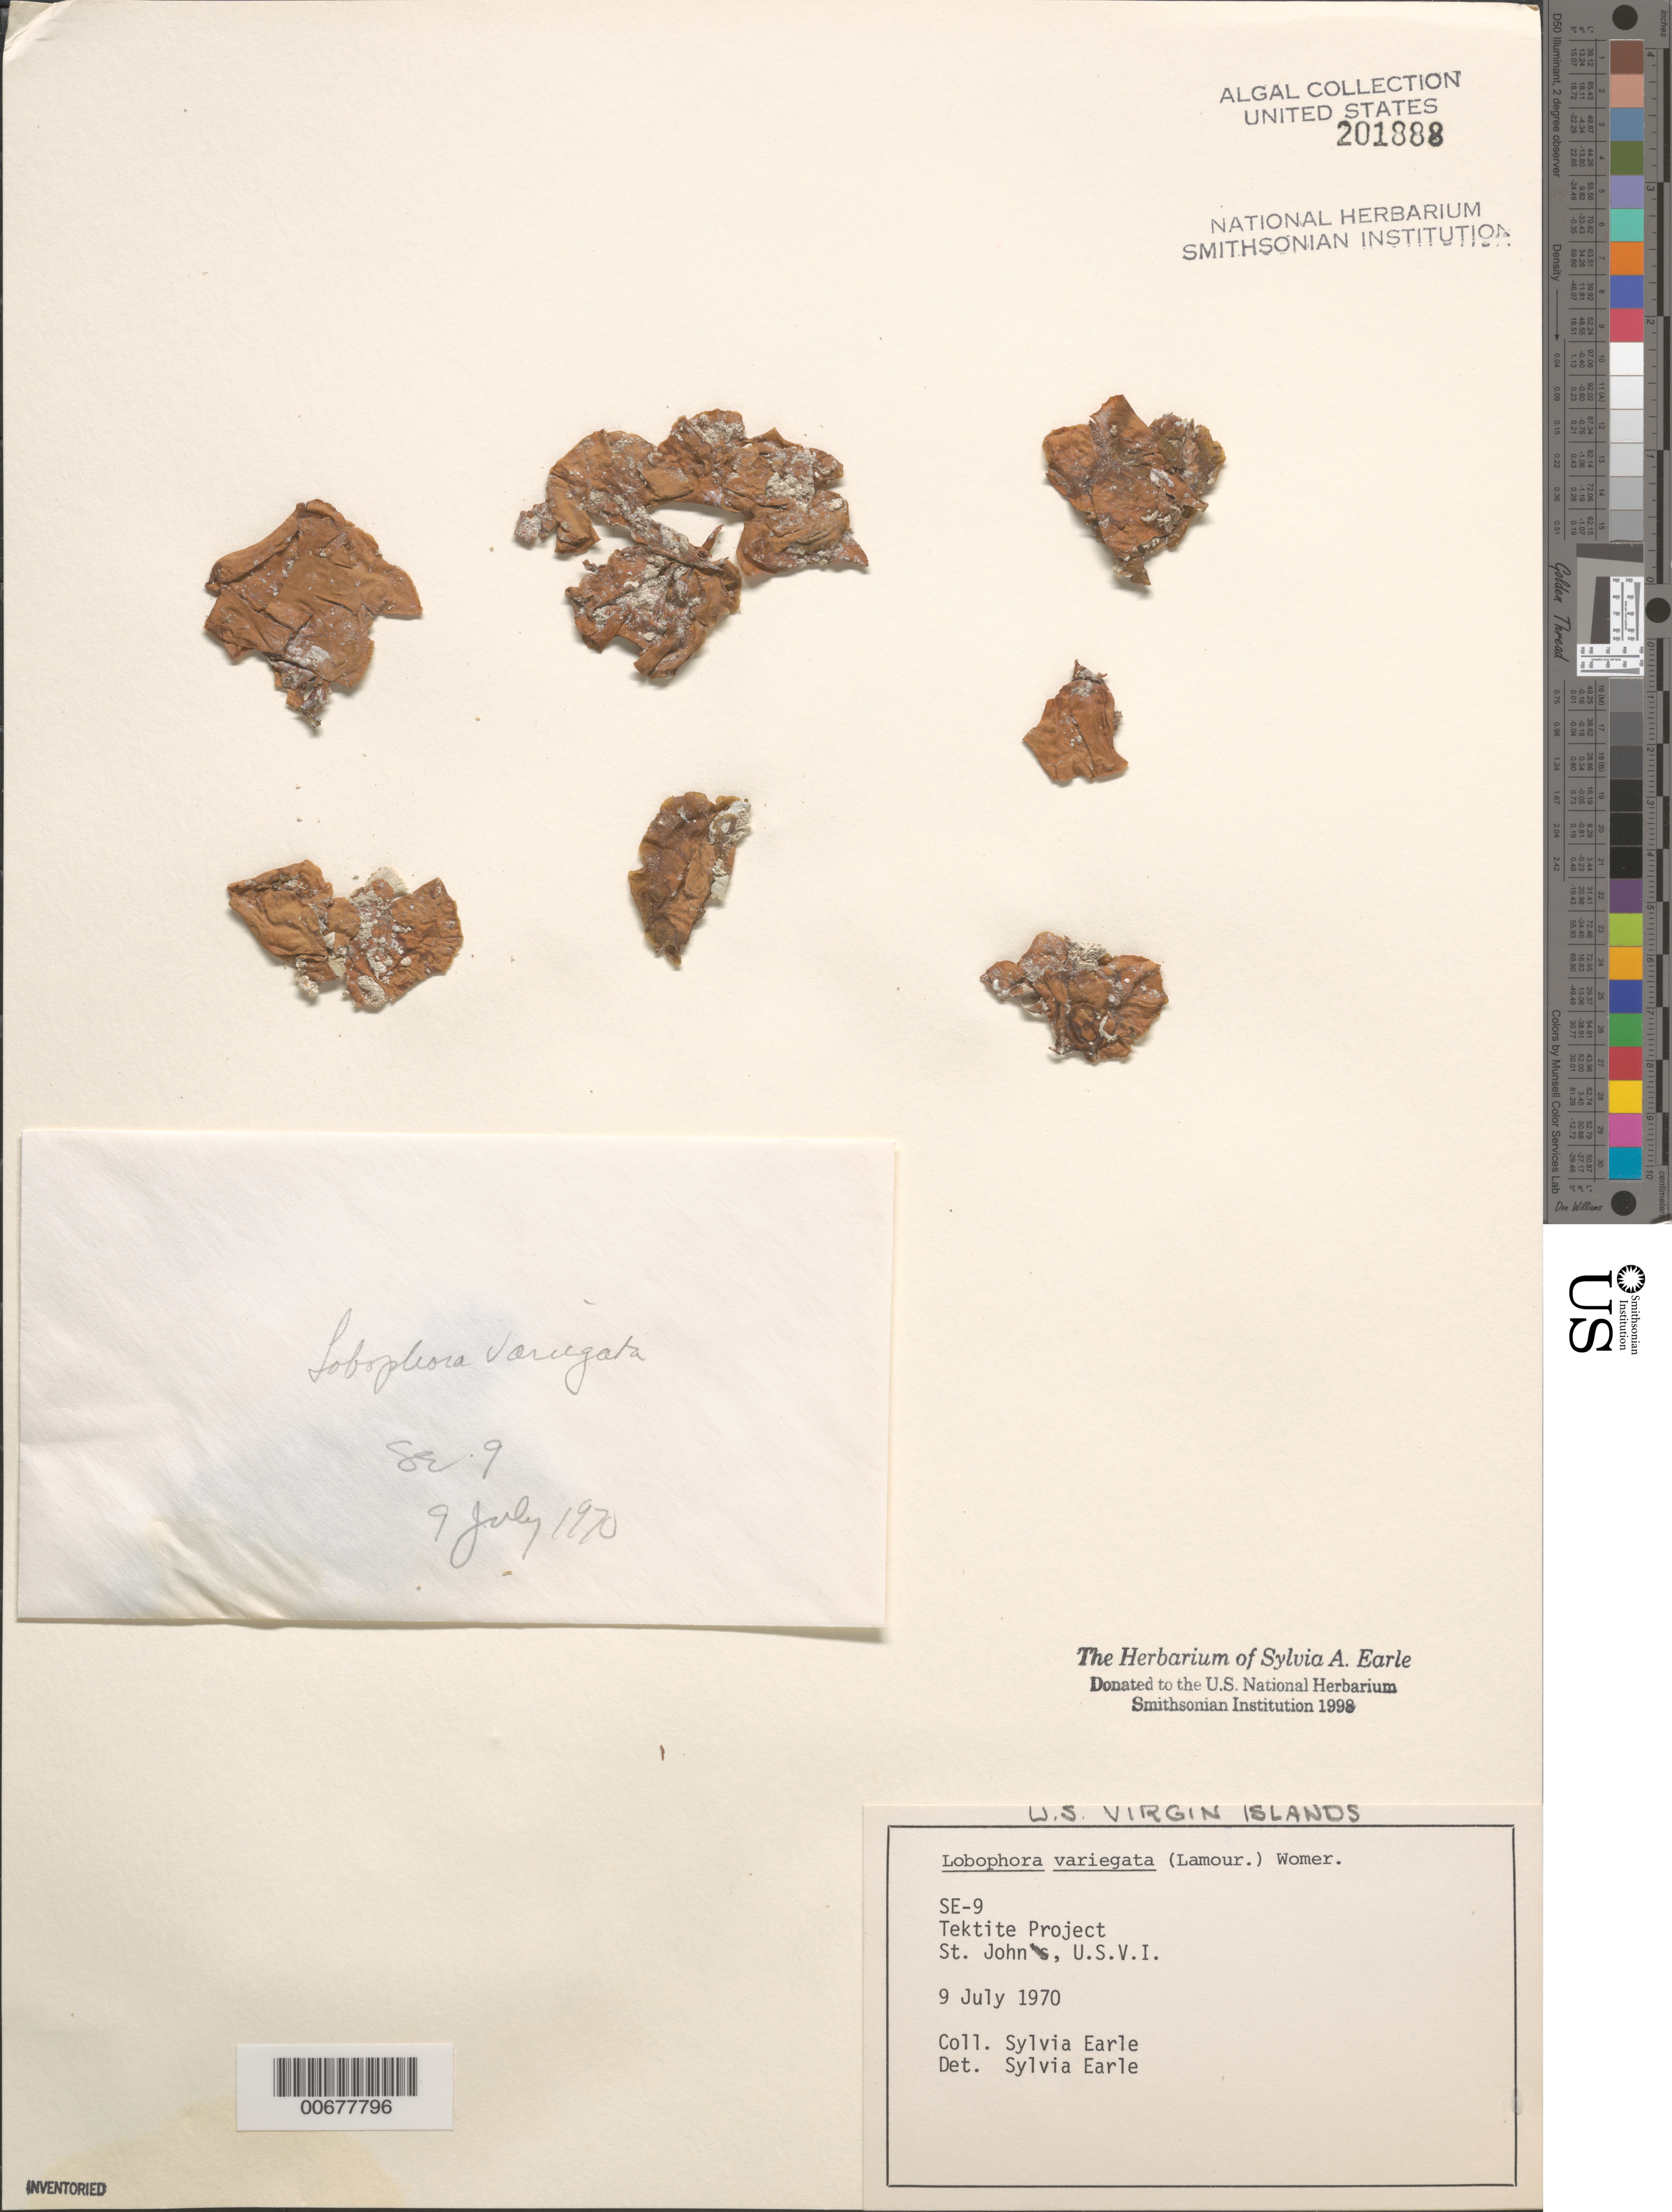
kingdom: Chromista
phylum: Ochrophyta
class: Phaeophyceae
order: Dictyotales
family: Dictyotaceae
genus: Lobophora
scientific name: Lobophora variegata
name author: (J.V.Lamouroux) Womersley & E.C. Oliveira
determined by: Earle, S. A.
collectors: S. A. Earle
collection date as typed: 09 Jul 1970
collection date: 1970-07-09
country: U.S. Virgin Islands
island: St. John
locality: Tektite Project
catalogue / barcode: US 201888